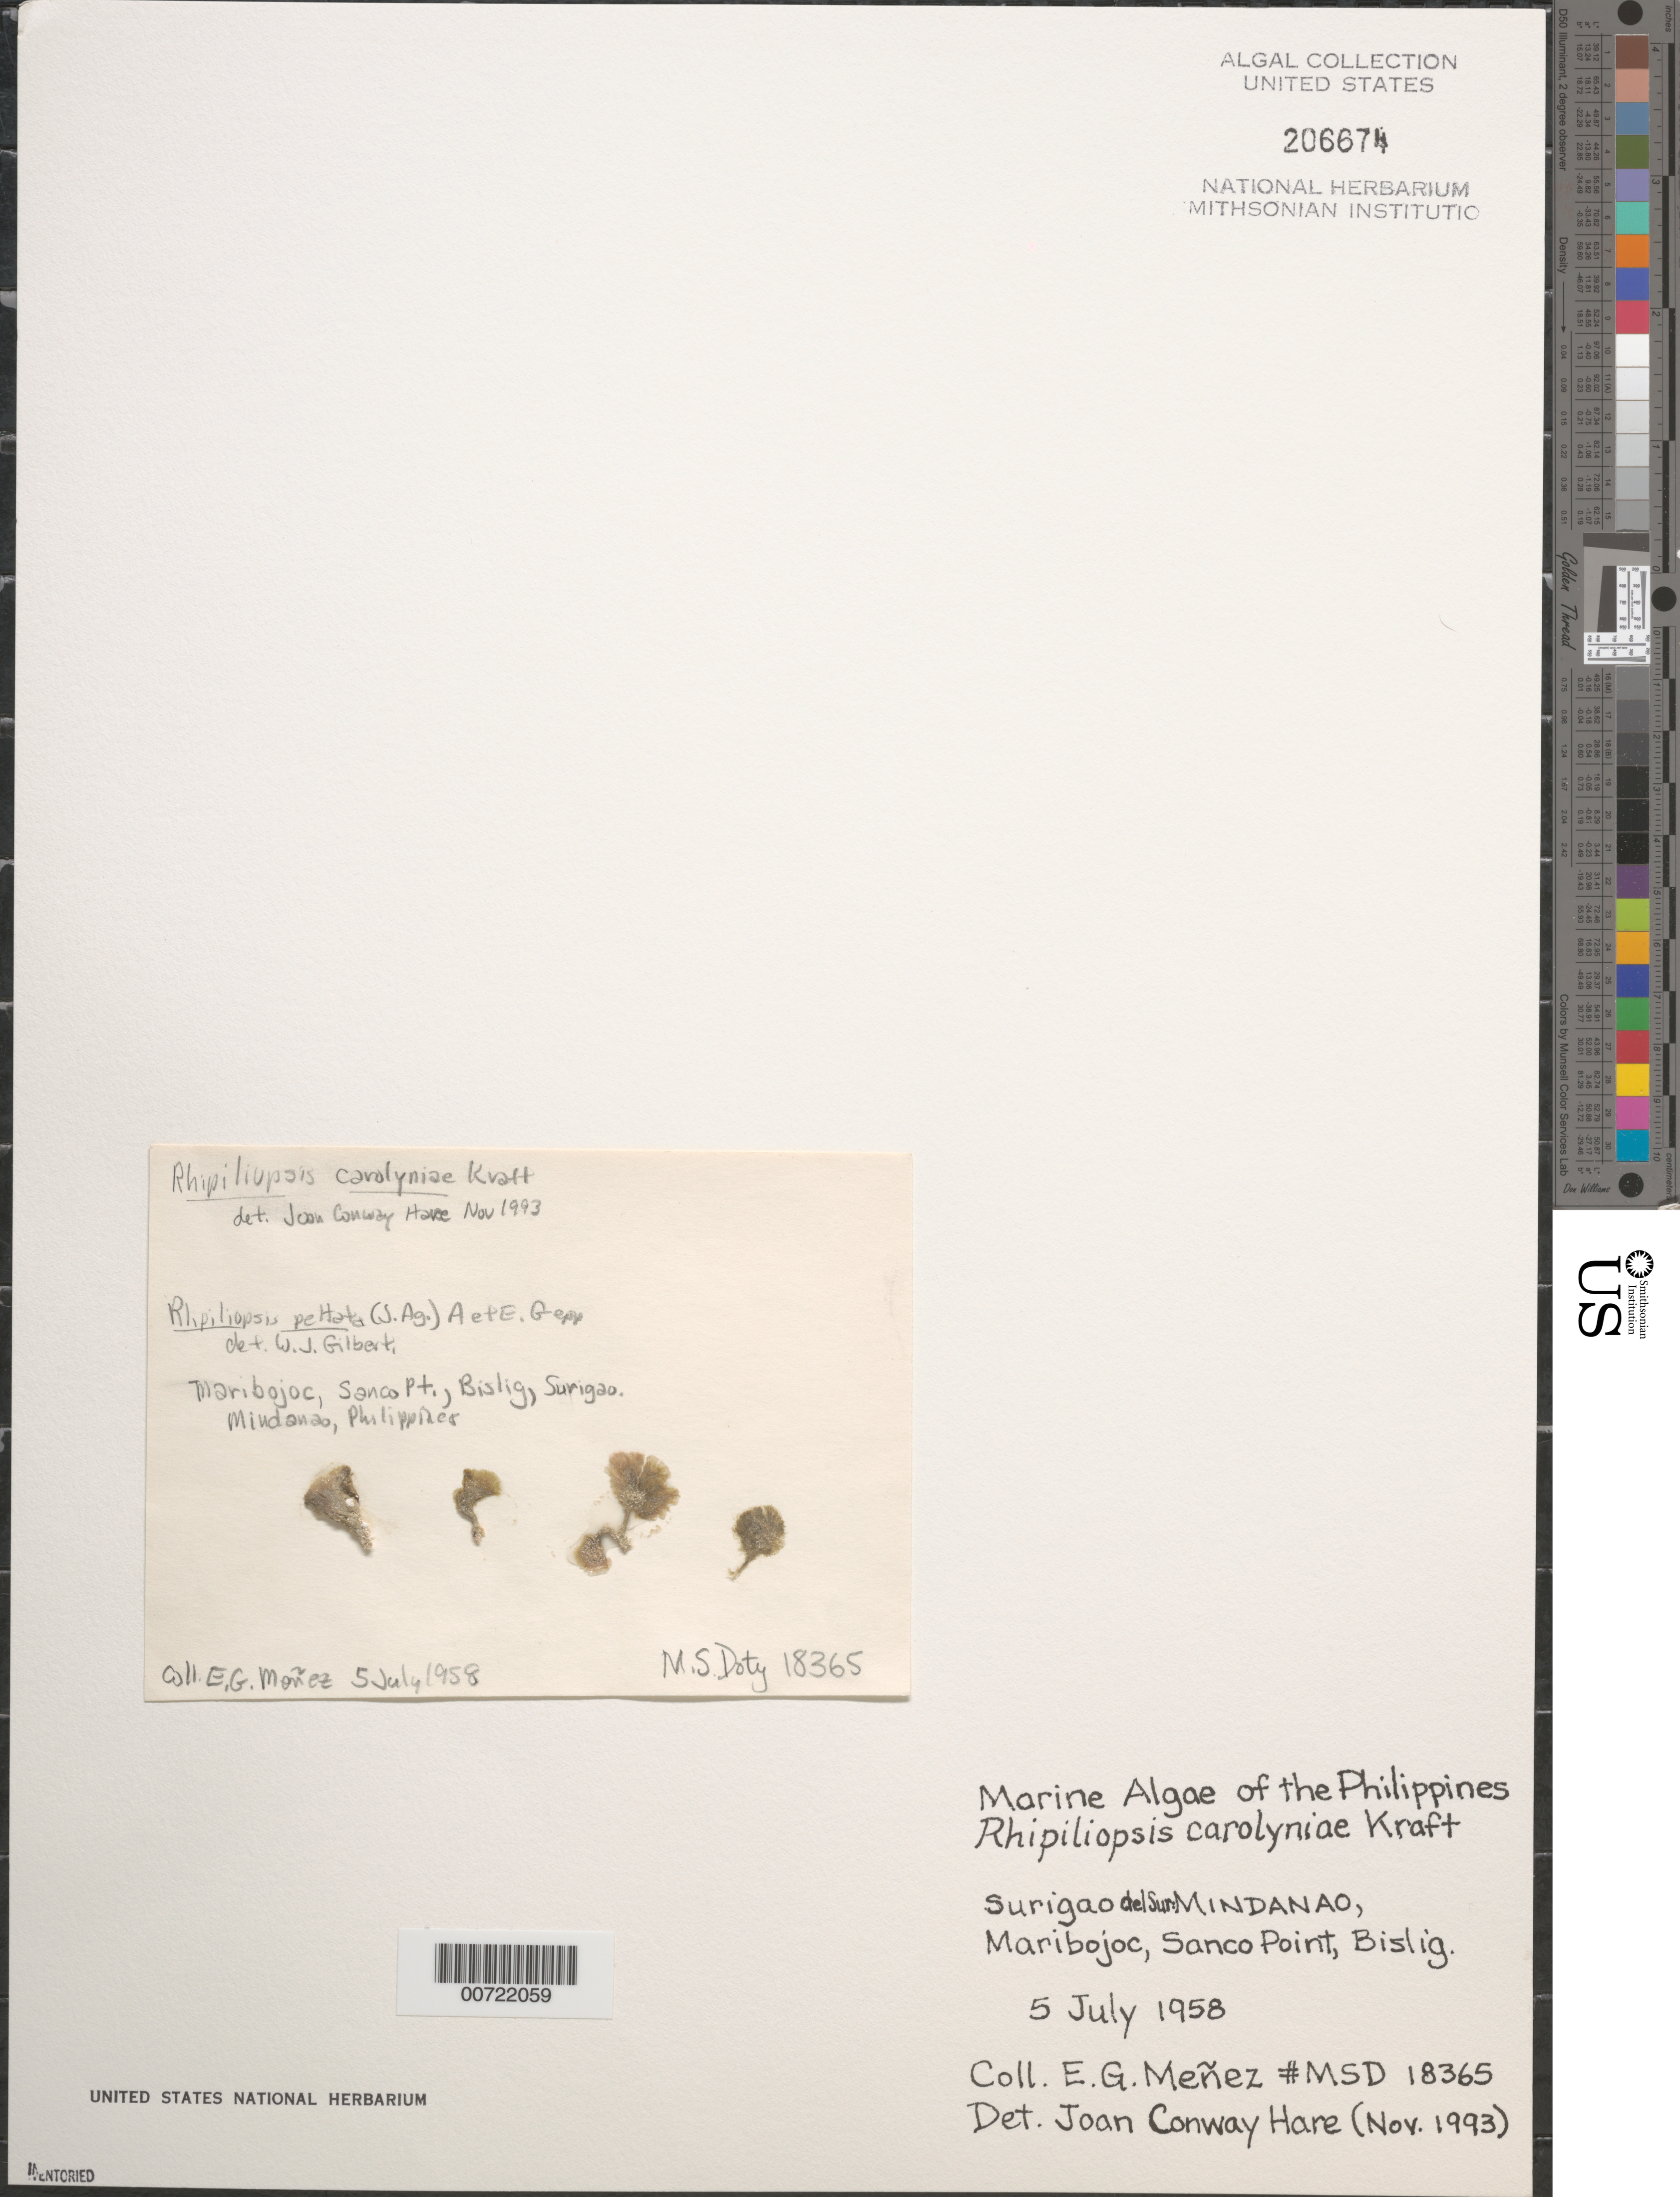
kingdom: Plantae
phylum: Chlorophyta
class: Ulvophyceae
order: Bryopsidales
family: Rhipiliaceae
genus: Rhipiliopsis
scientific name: Rhipiliopsis carolyniae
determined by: Hare, Joan Conway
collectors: Meñez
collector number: MSD 18365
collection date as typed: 05 Jul 1958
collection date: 1958-07-05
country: Philippines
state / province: Caraga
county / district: Surigao del Norte / Surigao del Sur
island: Mindanao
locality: Maribojoc, Sanco Point, Bislig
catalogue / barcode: US 206674